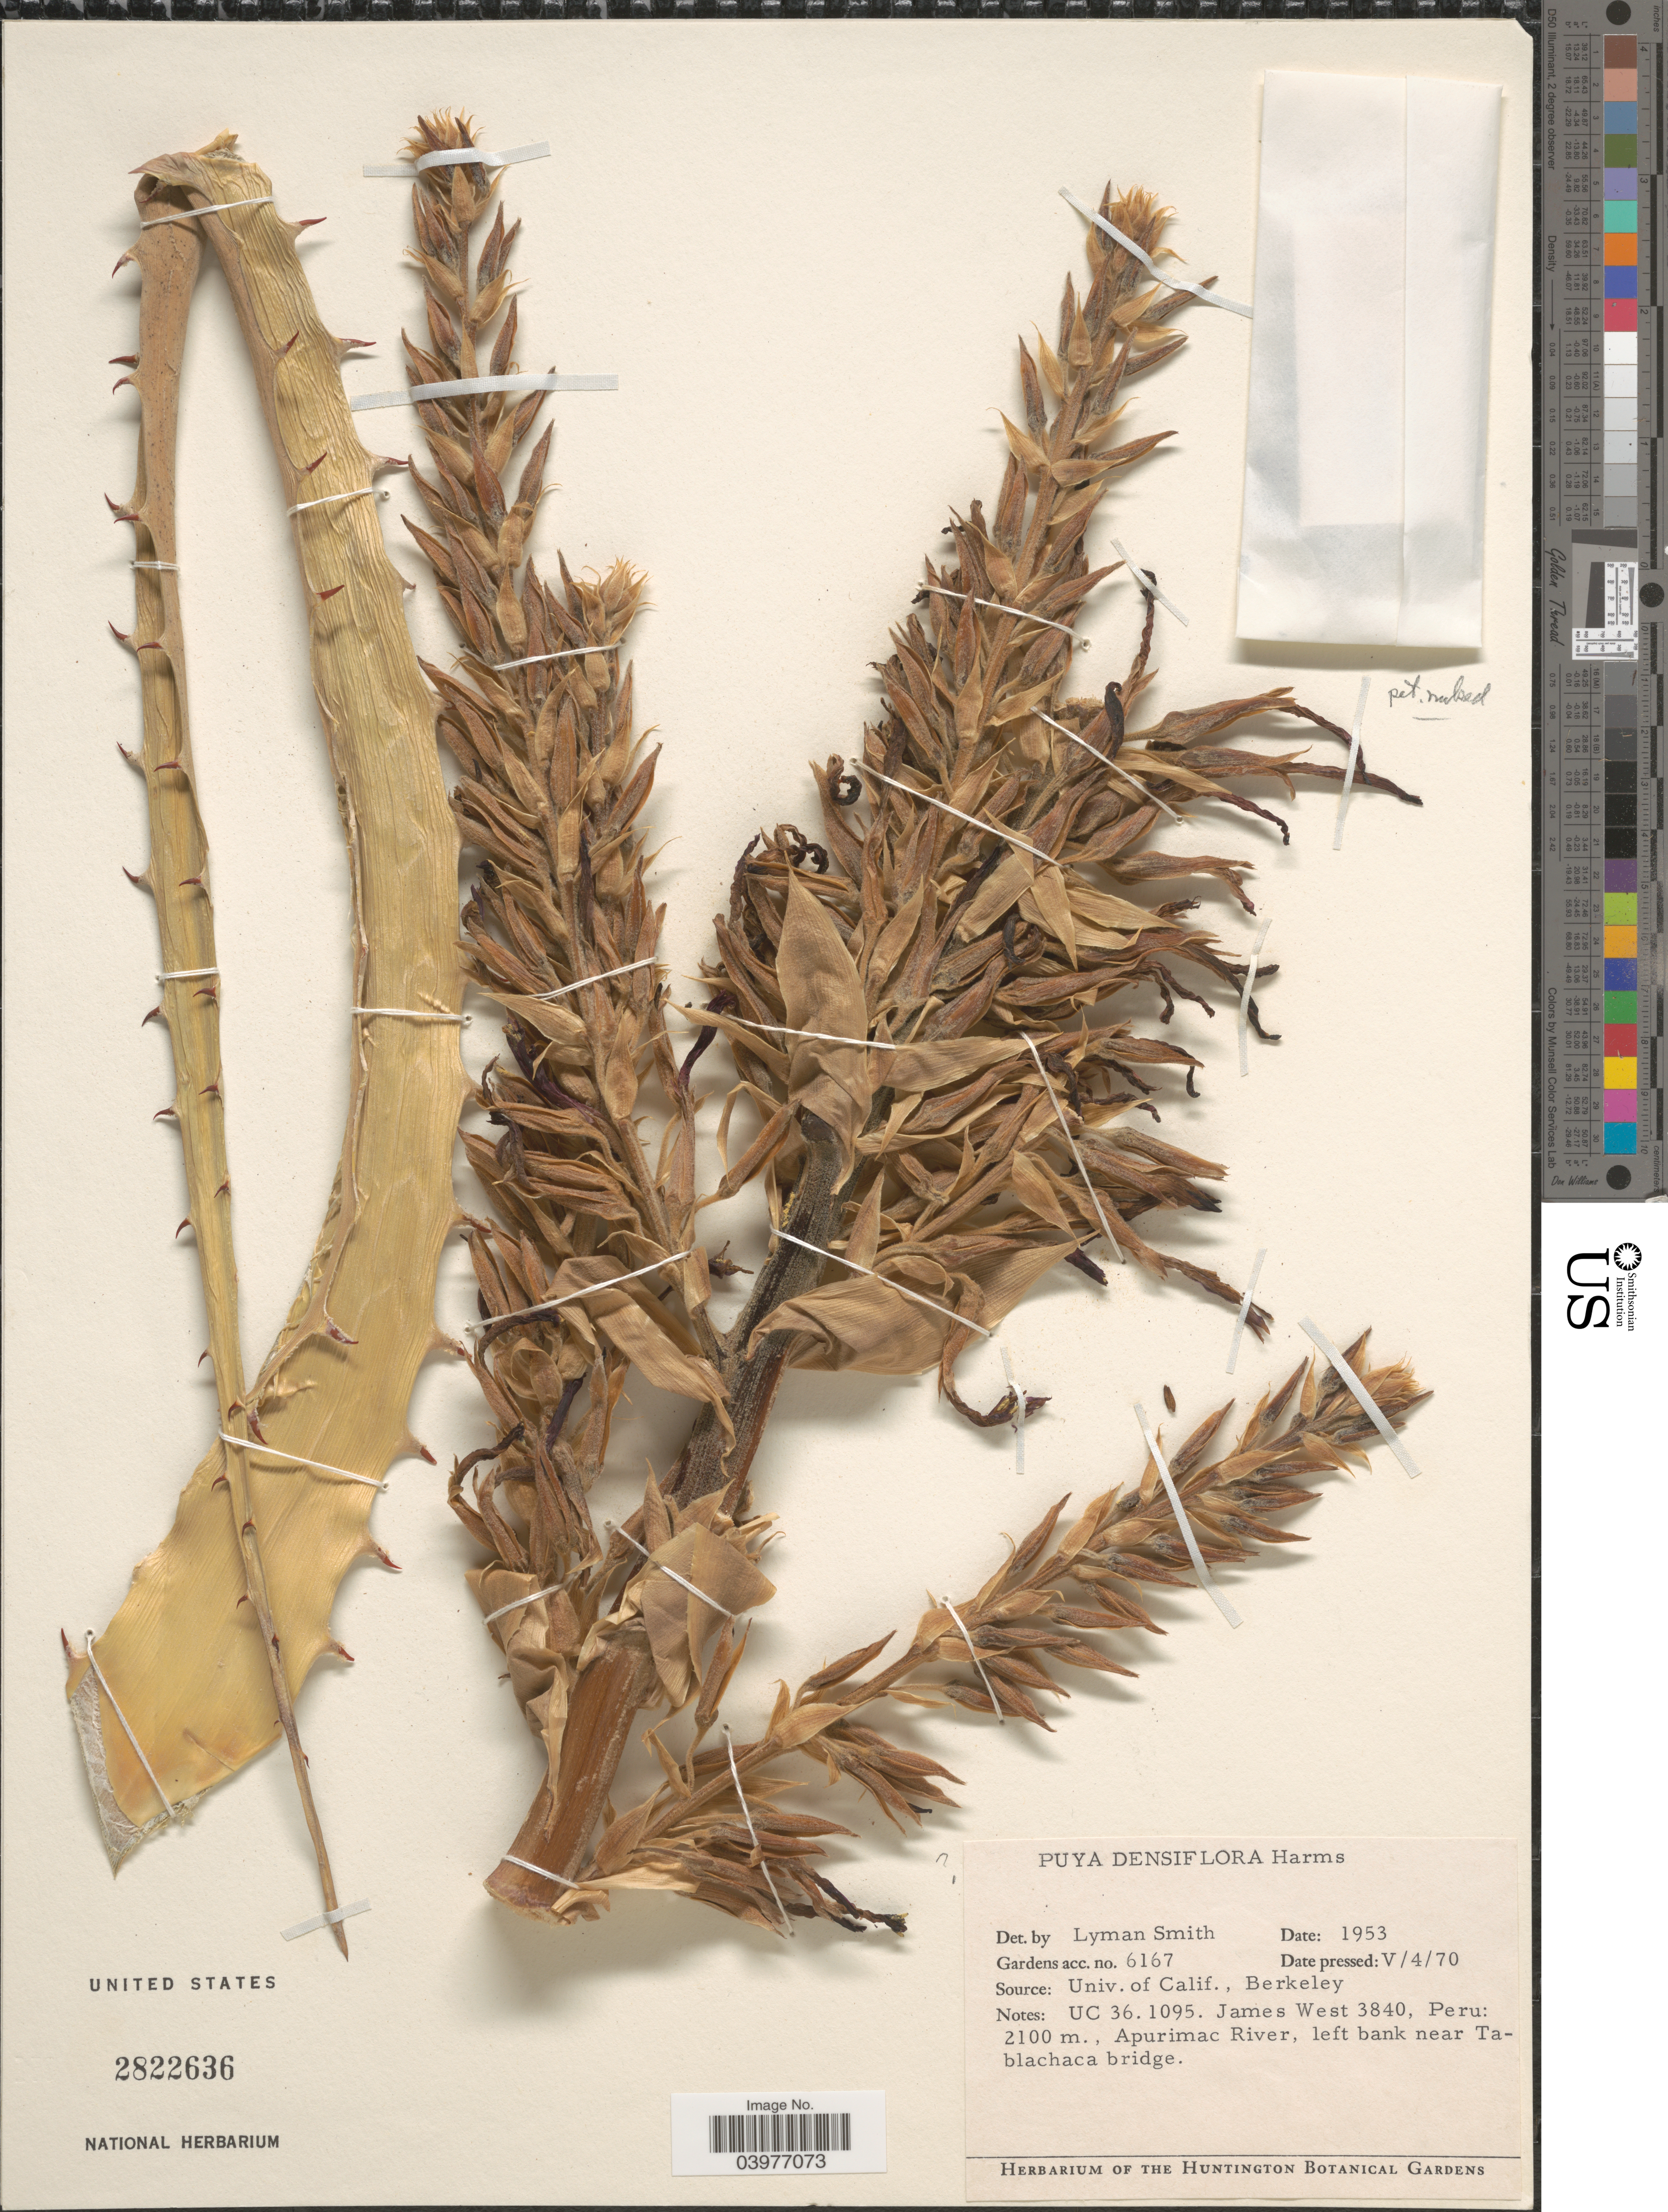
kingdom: Plantae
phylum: Tracheophyta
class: Liliopsida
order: Poales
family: Bromeliaceae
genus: Puya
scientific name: Puya densiflora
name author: Harms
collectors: University of California - Berkeley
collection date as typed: Transcribed d/m/y: 4/5/70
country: United States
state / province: California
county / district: Los Angeles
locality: The Huntington Botanical Gardens.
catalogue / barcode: US 2822636